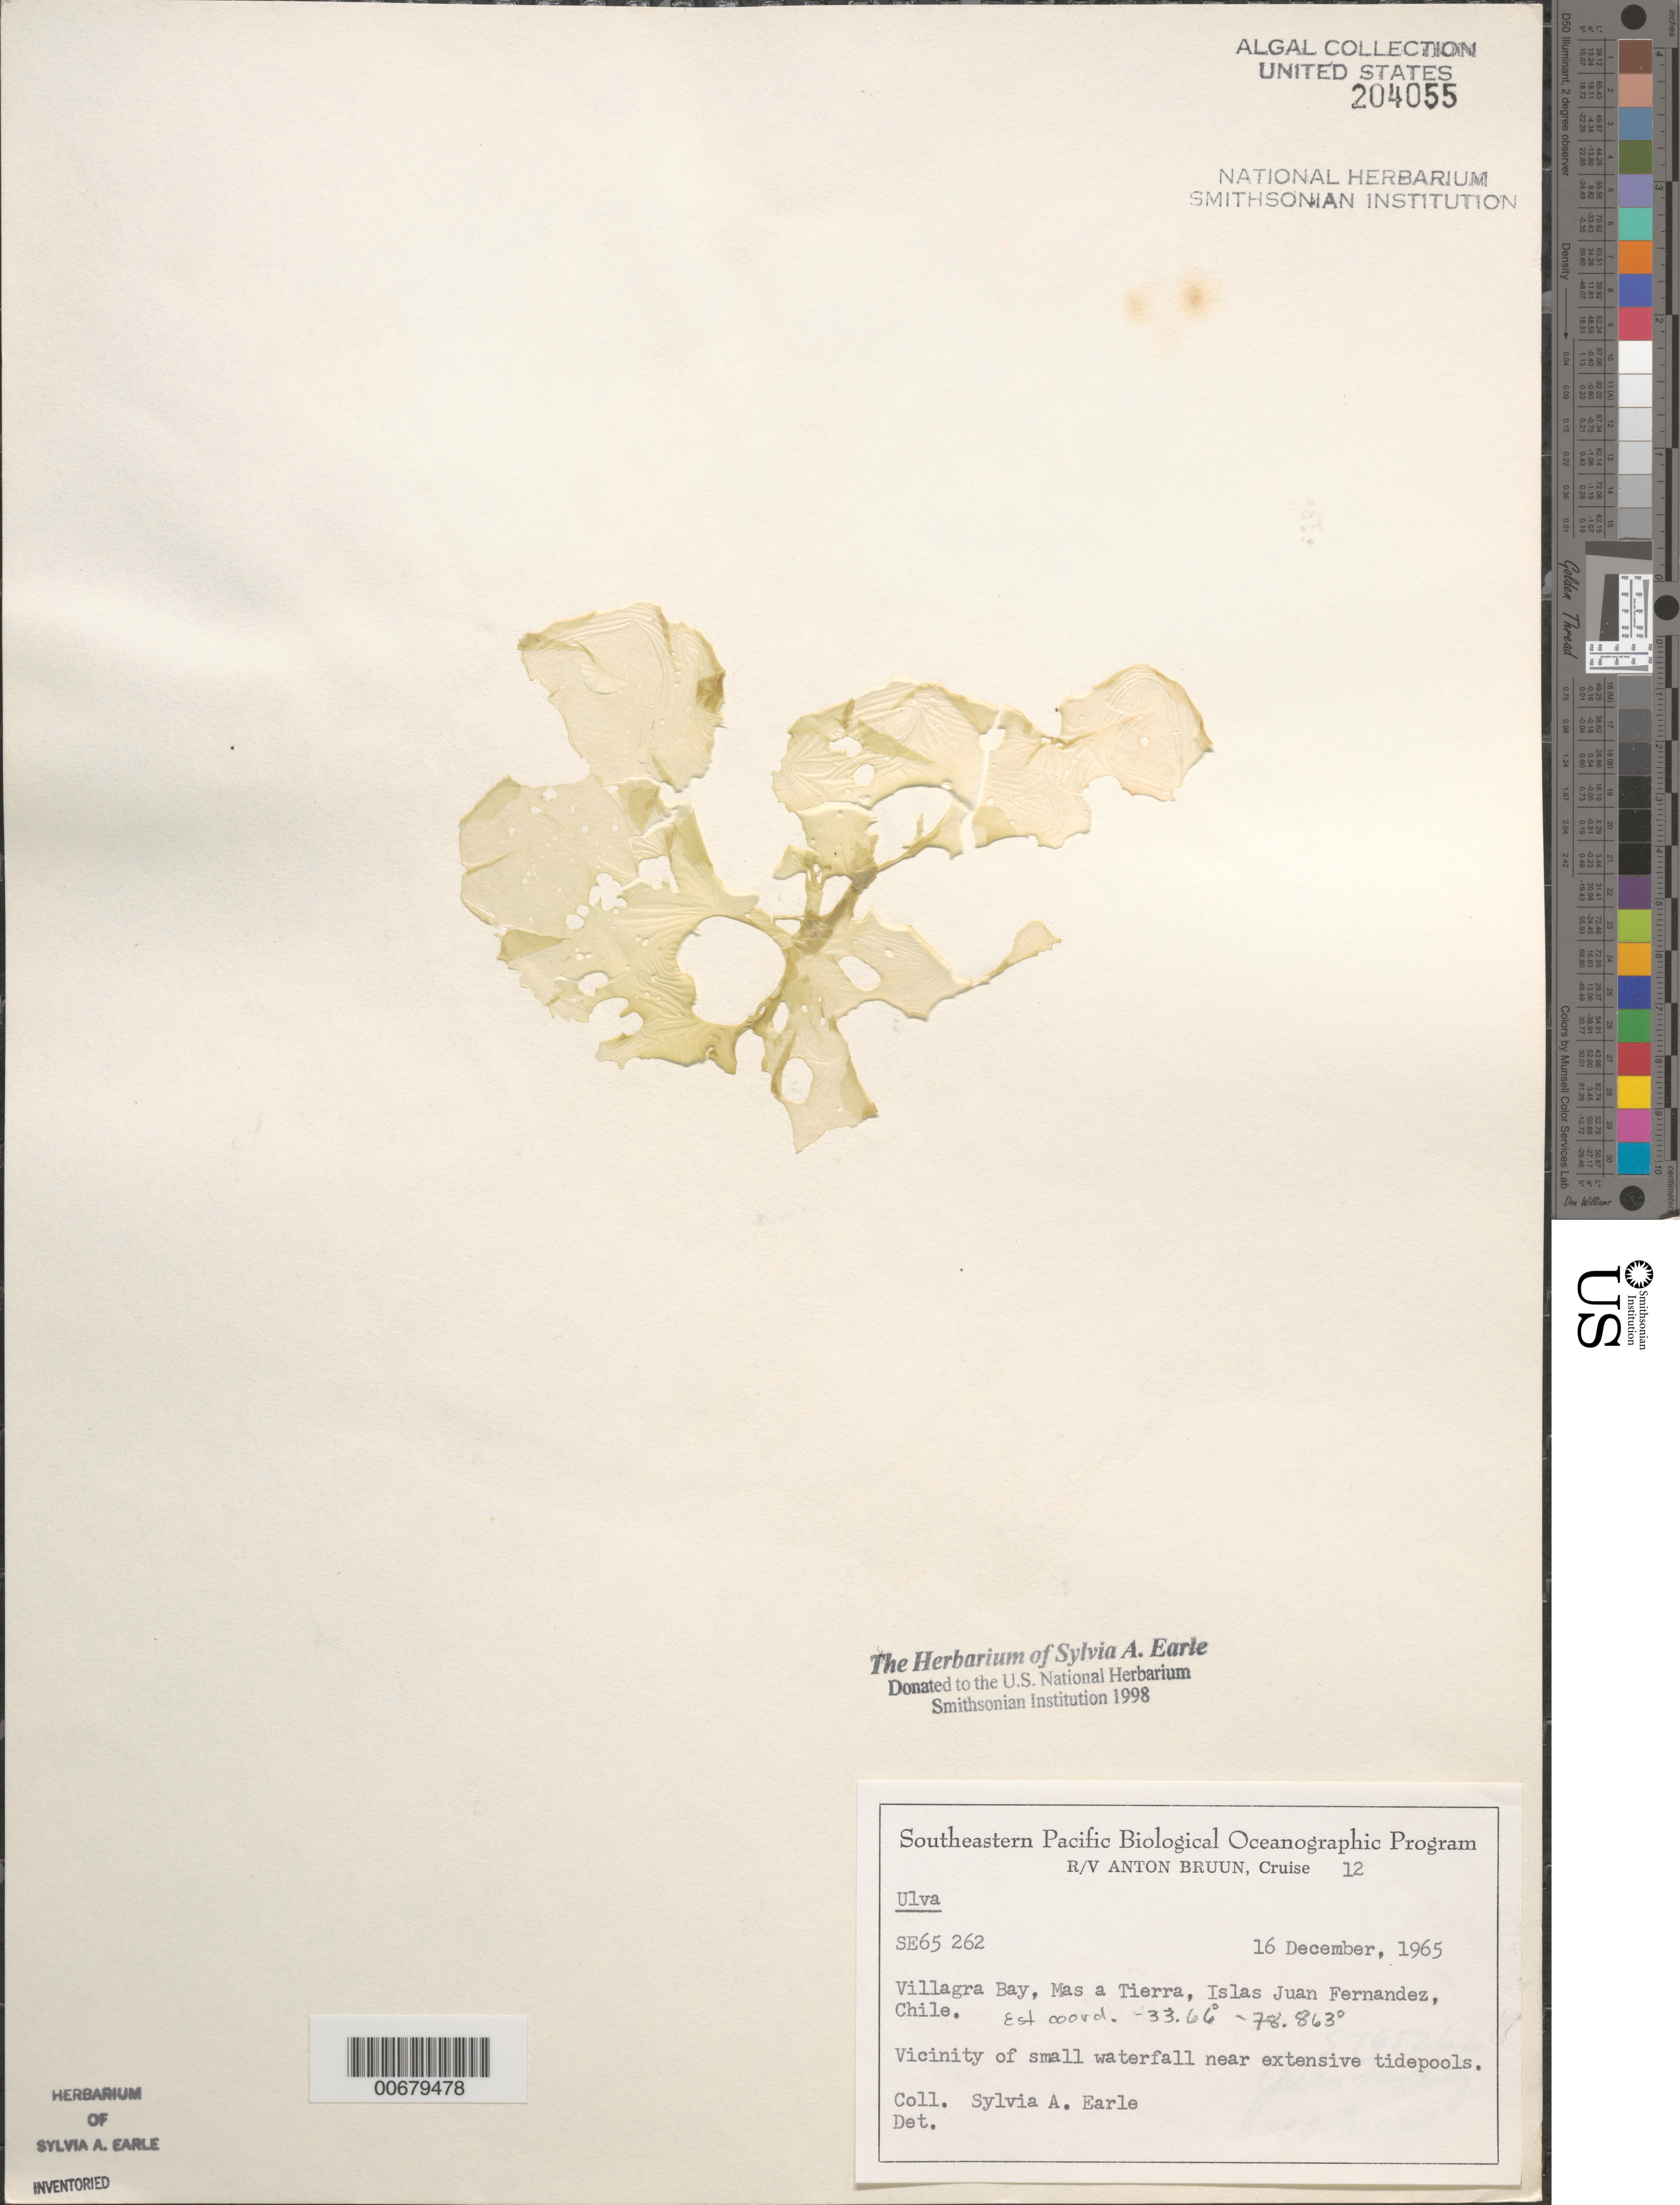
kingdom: Plantae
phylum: Chlorophyta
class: Ulvophyceae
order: Ulvales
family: Ulvaceae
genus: Ulva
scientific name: Ulva sp.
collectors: S. A. Earle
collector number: SE 65262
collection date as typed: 16 Dec 1965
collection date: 1965-12-16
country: Chile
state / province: Valparaíso (V)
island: Isla Más a Tierra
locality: Villagra Bay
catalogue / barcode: US 204055